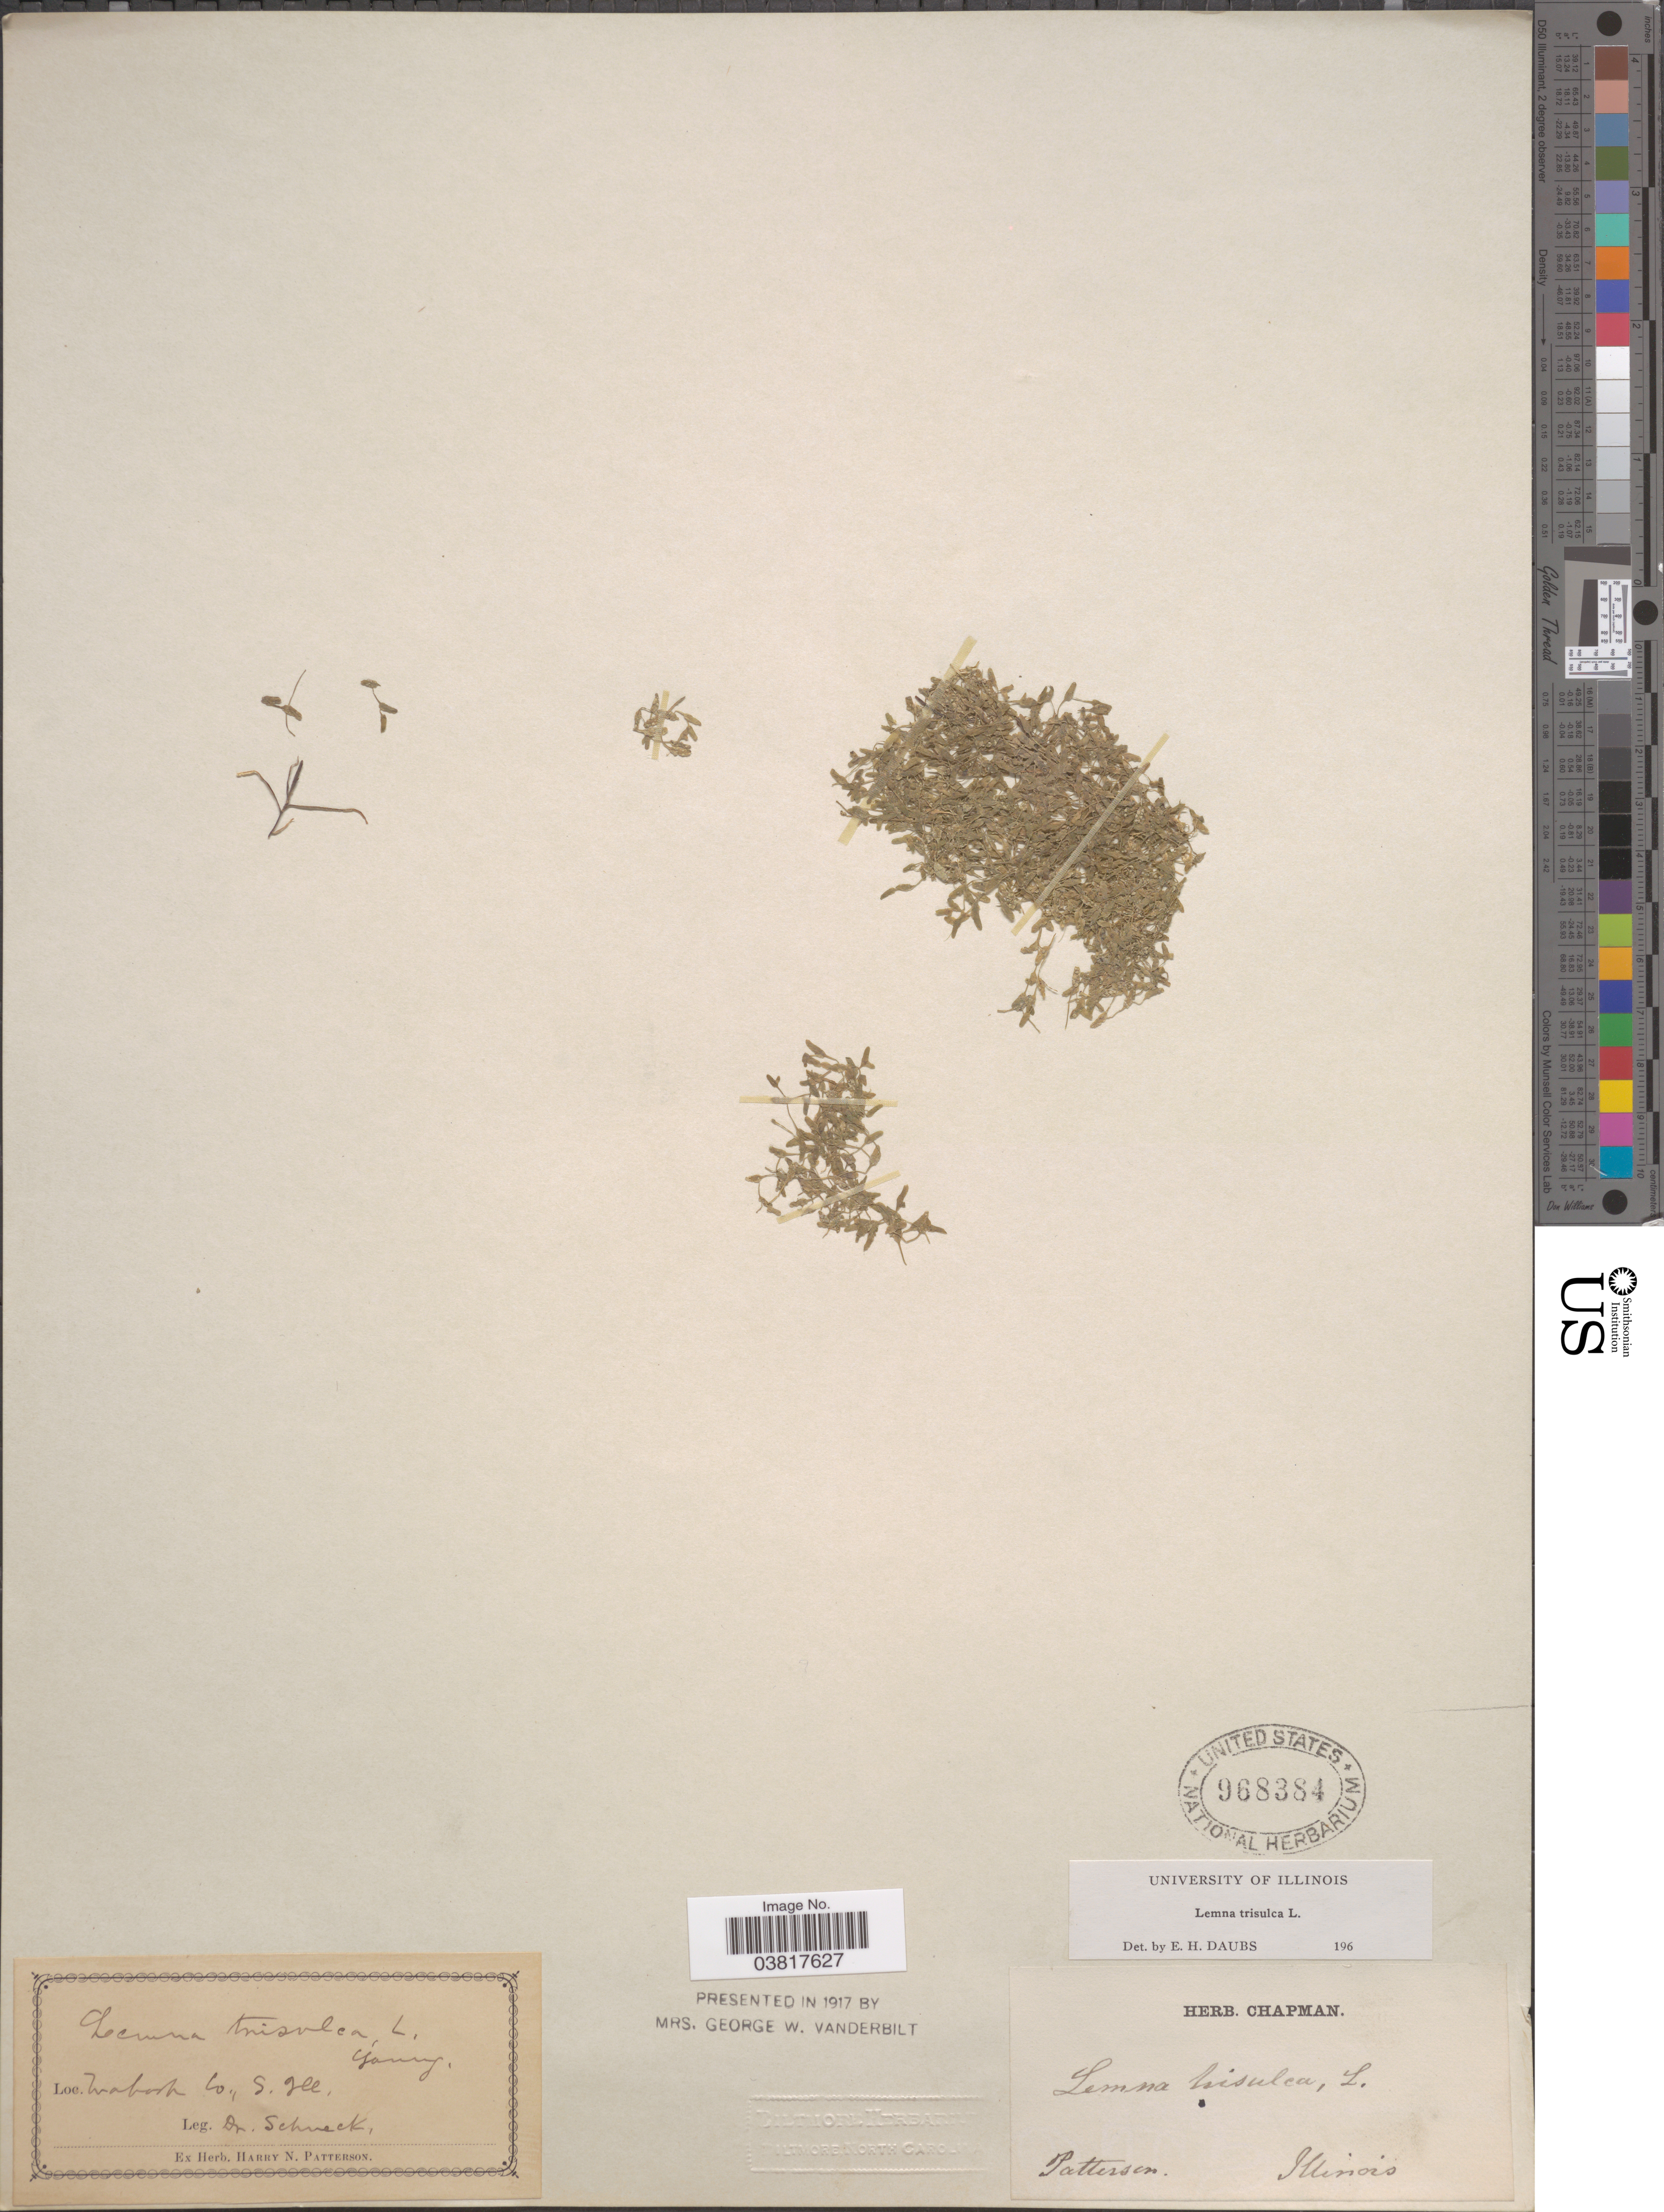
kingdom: Plantae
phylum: Tracheophyta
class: Liliopsida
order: Alismatales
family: Araceae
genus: Lemna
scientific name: Lemna trisulca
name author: L.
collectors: Schneck & H. N. Patterson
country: United States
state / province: Illinois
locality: Wabash Co., S. Ill.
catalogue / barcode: US 968384